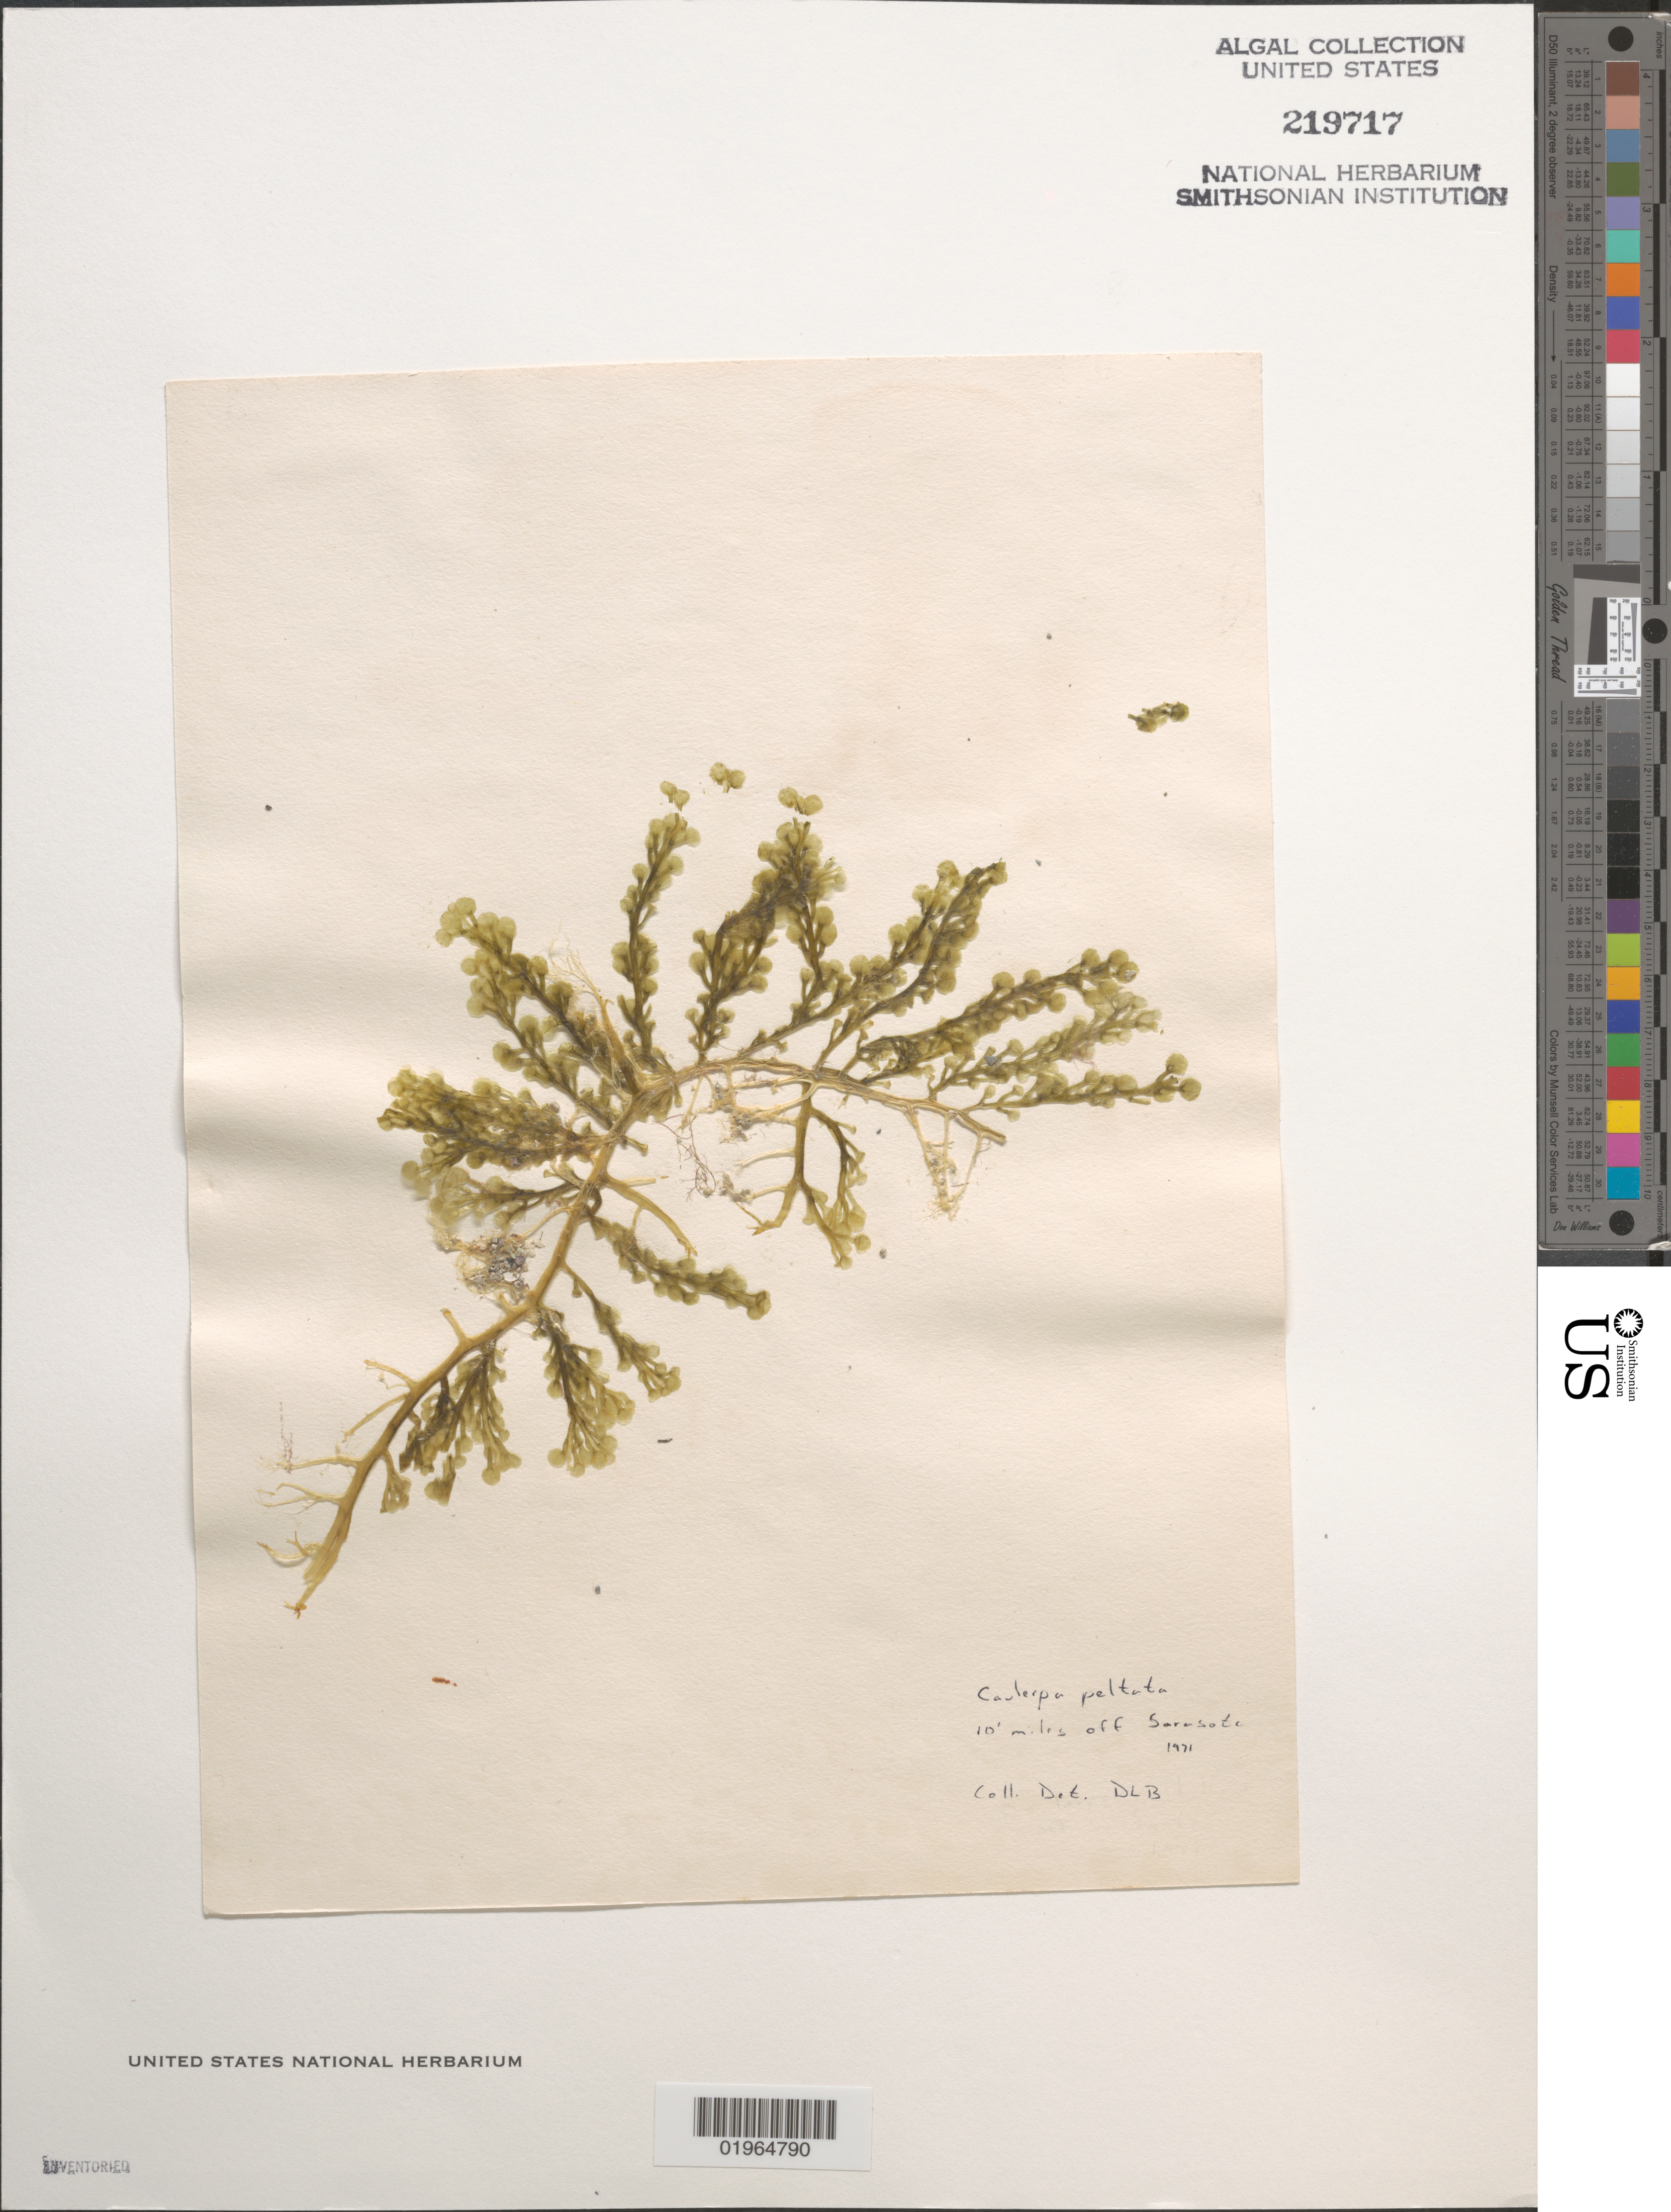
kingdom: Plantae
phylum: Chlorophyta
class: Ulvophyceae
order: Bryopsidales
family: Caulerpaceae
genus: Caulerpa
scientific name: Caulerpa peltata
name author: J.V.Lamouroux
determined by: Ballantine, D. L.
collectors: D.L. Ballantine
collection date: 1971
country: United States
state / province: Florida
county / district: Sarasota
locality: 10 miles off Sarasota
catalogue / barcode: US 219717